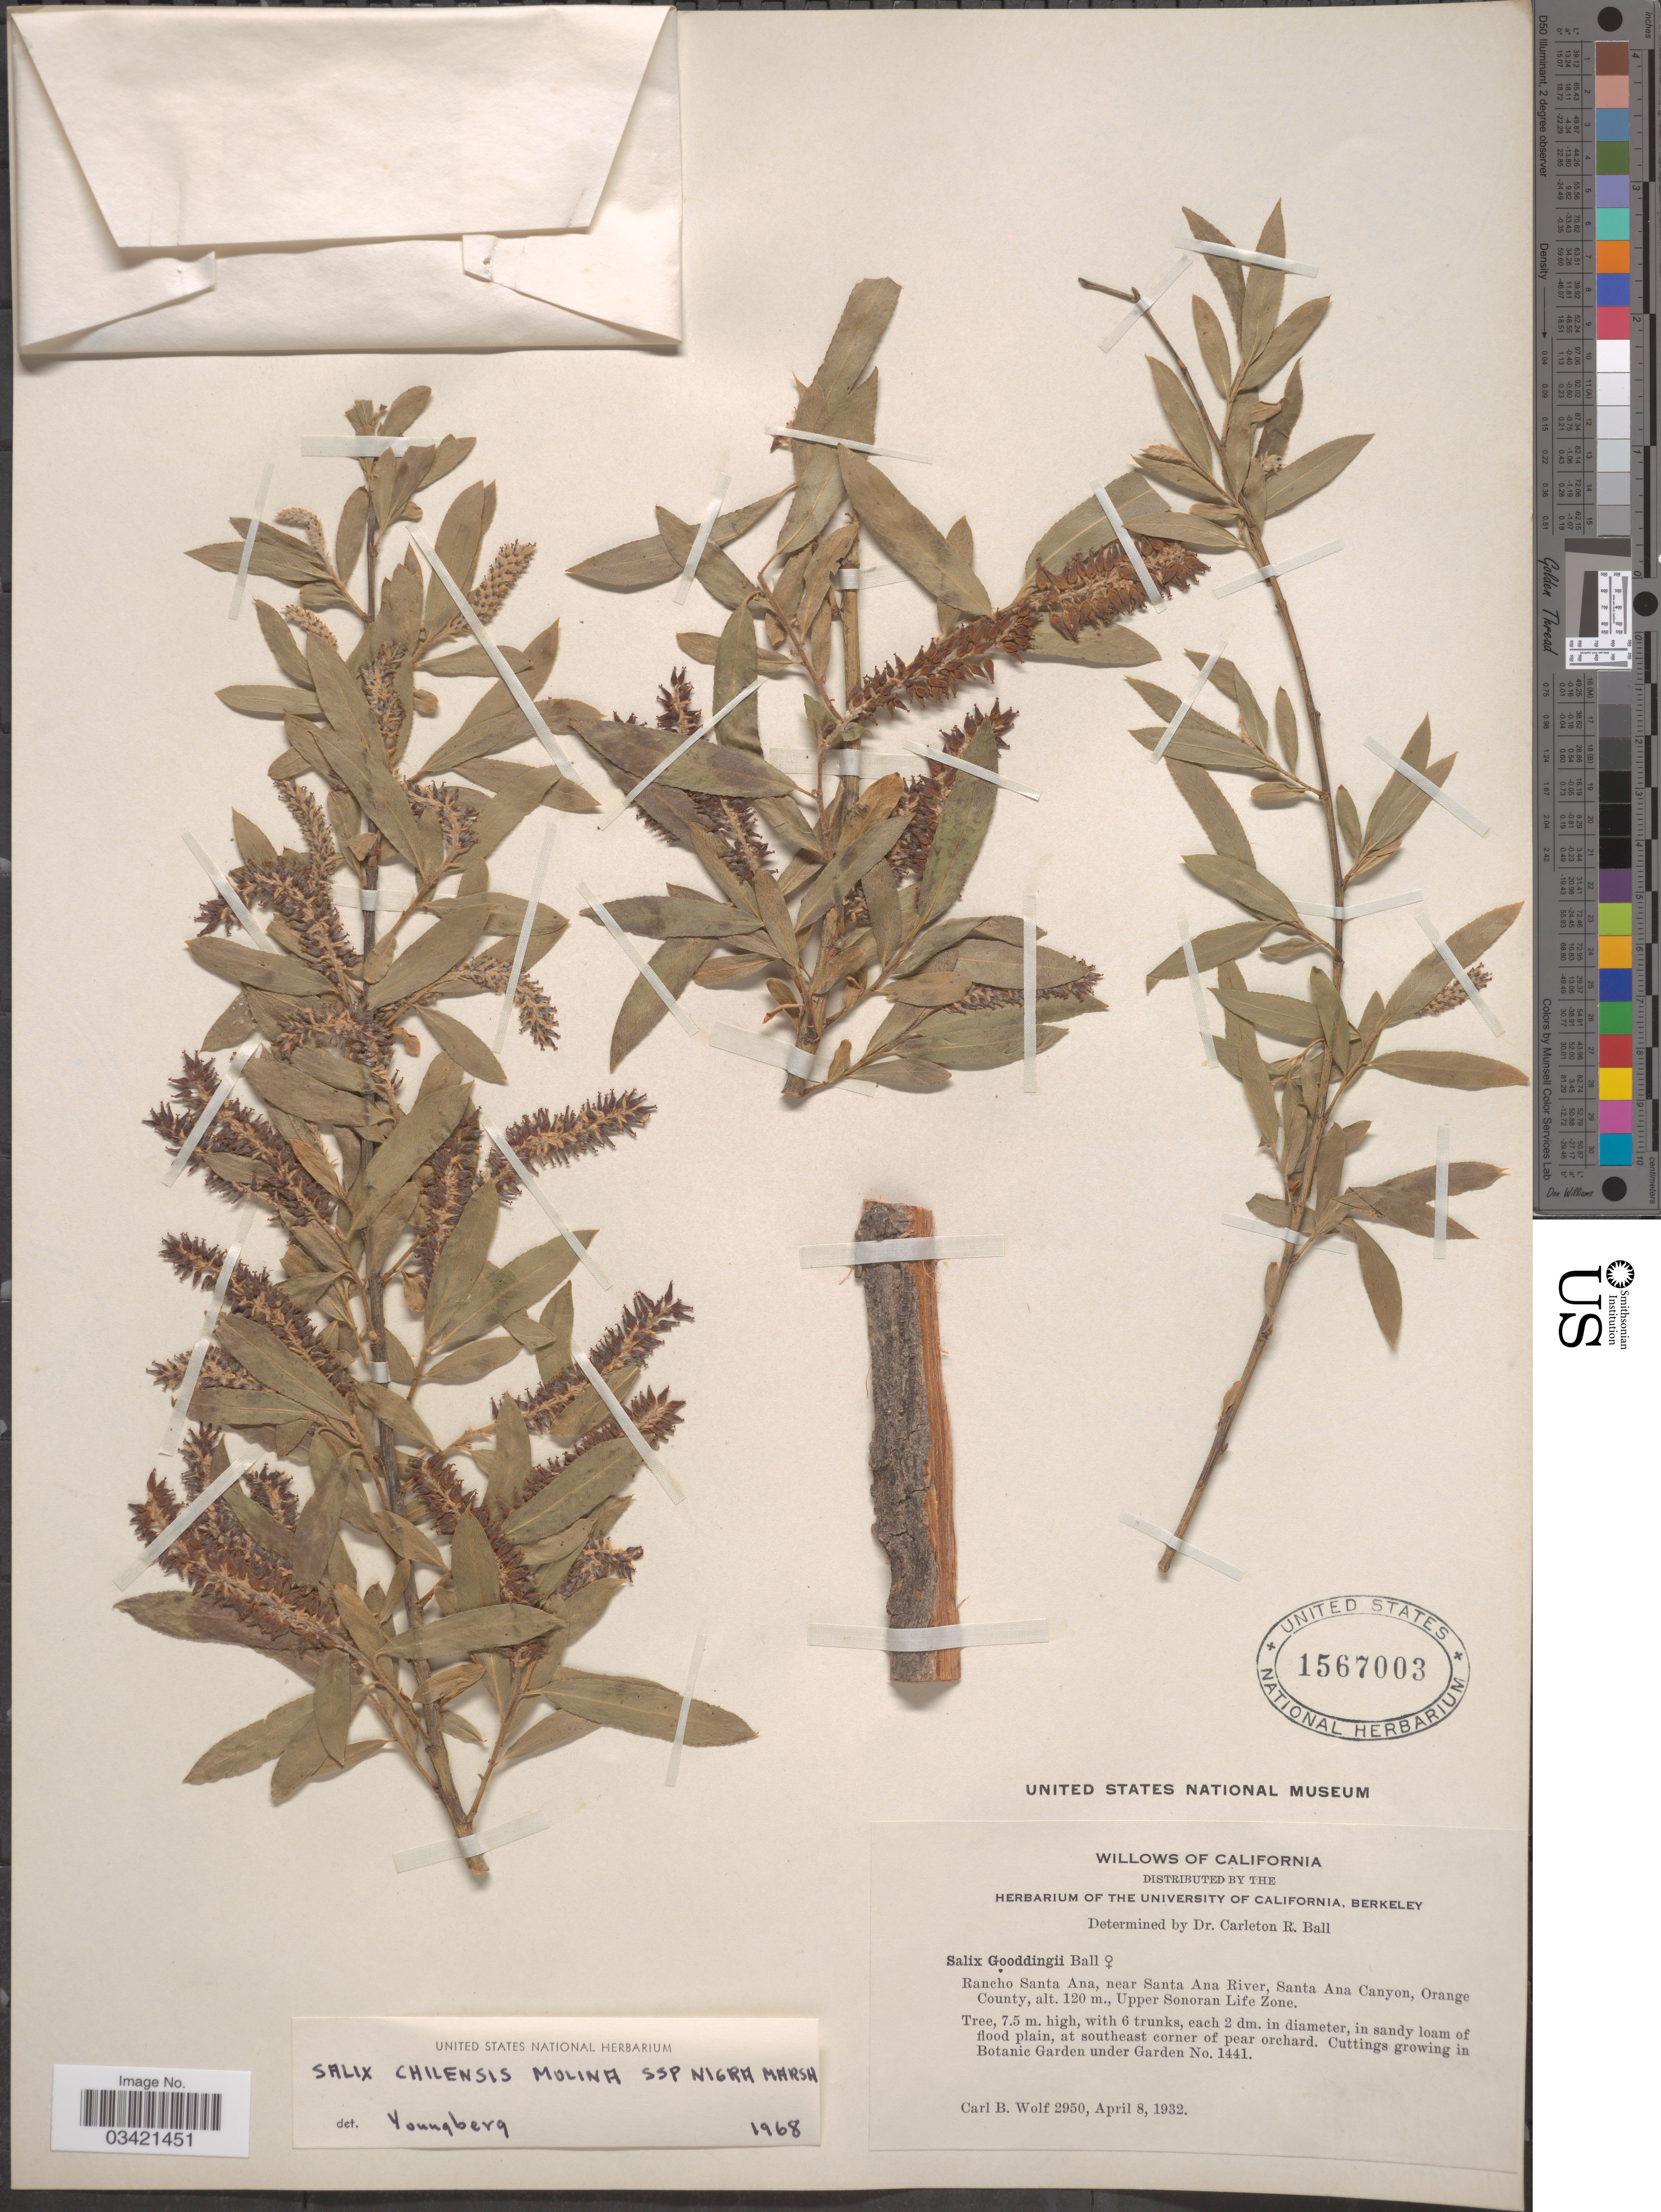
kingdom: Plantae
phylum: Tracheophyta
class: Magnoliopsida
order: Malpighiales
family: Salicaceae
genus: Salix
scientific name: Salix gooddingii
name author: C.R. Ball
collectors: C. B. Wolf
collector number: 2950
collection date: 1932-04-08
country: United States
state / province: California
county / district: Orange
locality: Rancho Santa Ana, near Santa Ana River, Santa Ana Canyon, Orange County. Upper Sonoran Life Zone.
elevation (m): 120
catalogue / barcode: US 1567003